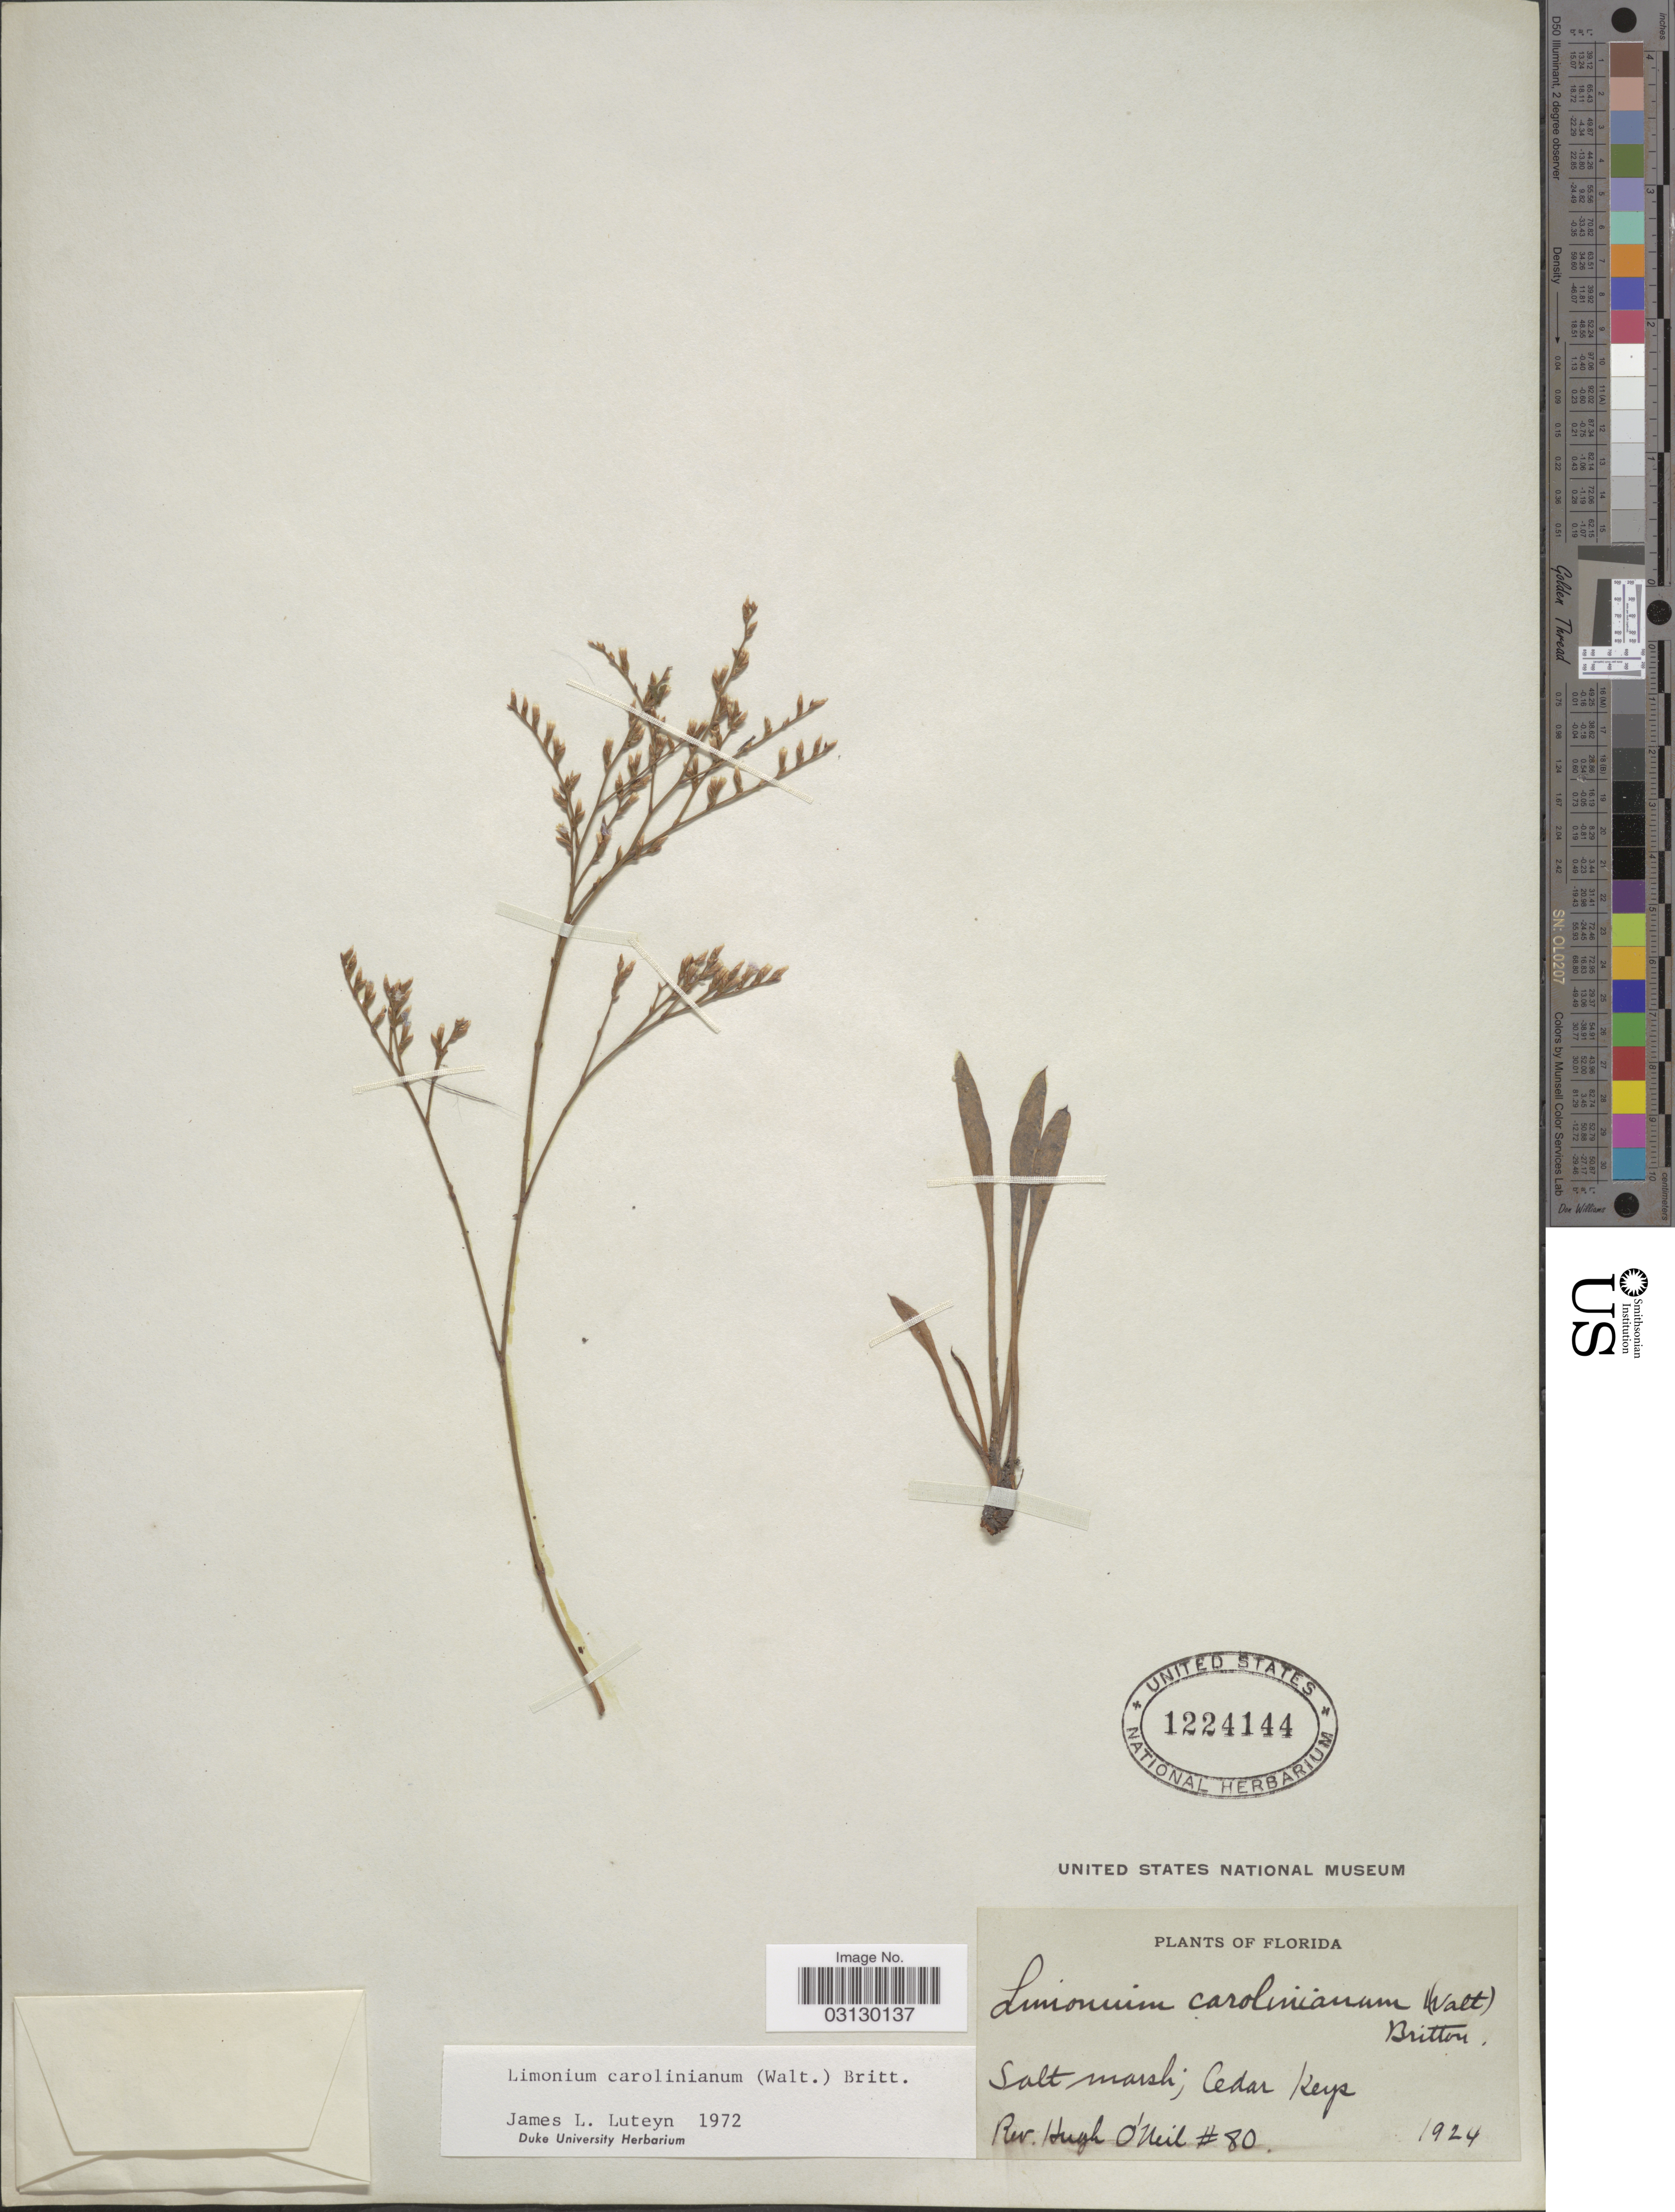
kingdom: Plantae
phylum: Tracheophyta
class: Magnoliopsida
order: Caryophyllales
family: Plumbaginaceae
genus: Limonium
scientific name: Limonium carolinianum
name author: (Walter) Britton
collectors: H. O'Neill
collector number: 80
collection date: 1924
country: United States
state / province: Florida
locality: Salt marsh; Cedar Keys.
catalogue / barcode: US 1224144